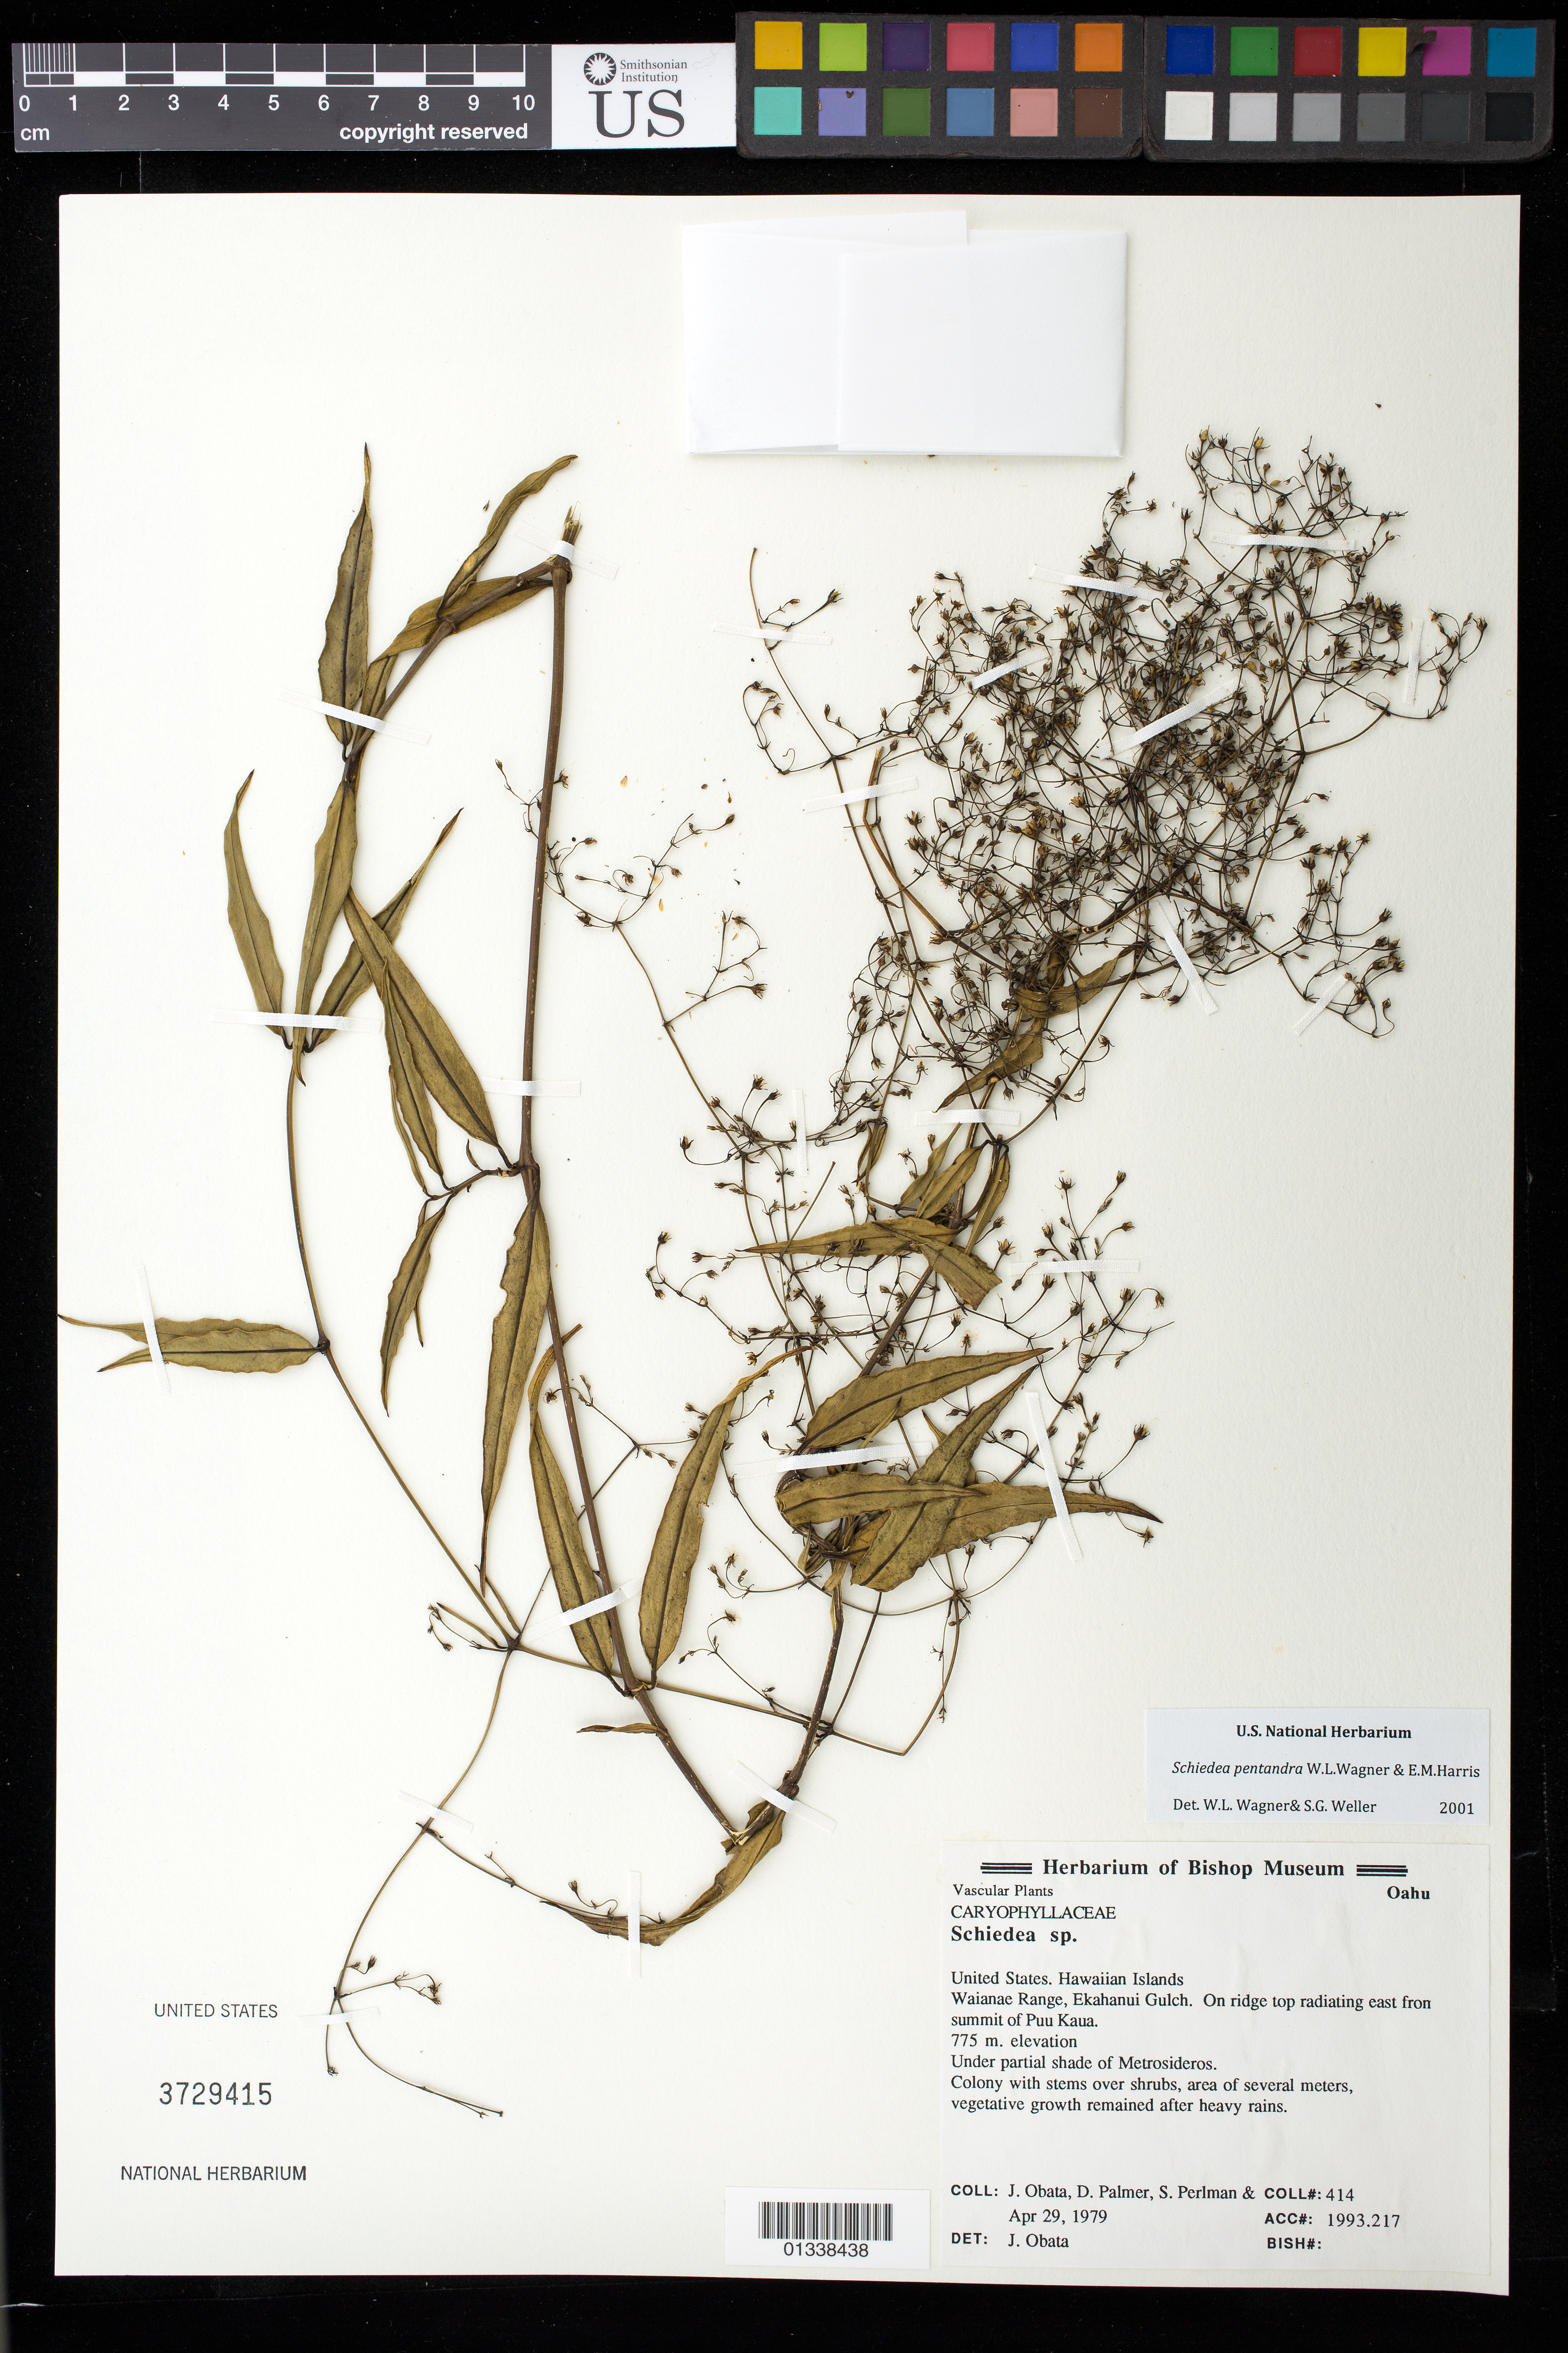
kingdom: Plantae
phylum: Tracheophyta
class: Magnoliopsida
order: Caryophyllales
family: Caryophyllaceae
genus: Schiedea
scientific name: Schiedea pentandra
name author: W.L. Wagner & E.M. Harris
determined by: Wagner, W. L.; Weller, Stephen G.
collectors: J. Obata, D. Palmer & S. Perlman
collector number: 414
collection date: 1979-04-29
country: United States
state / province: Hawaii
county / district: Honolulu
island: Oahu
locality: Waianae Range, Ekahanui Gulch. On ridge top radiating east from summit of Puu Kaua.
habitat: Under partial shade of Metrosideros.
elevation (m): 775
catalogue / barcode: US 3729415